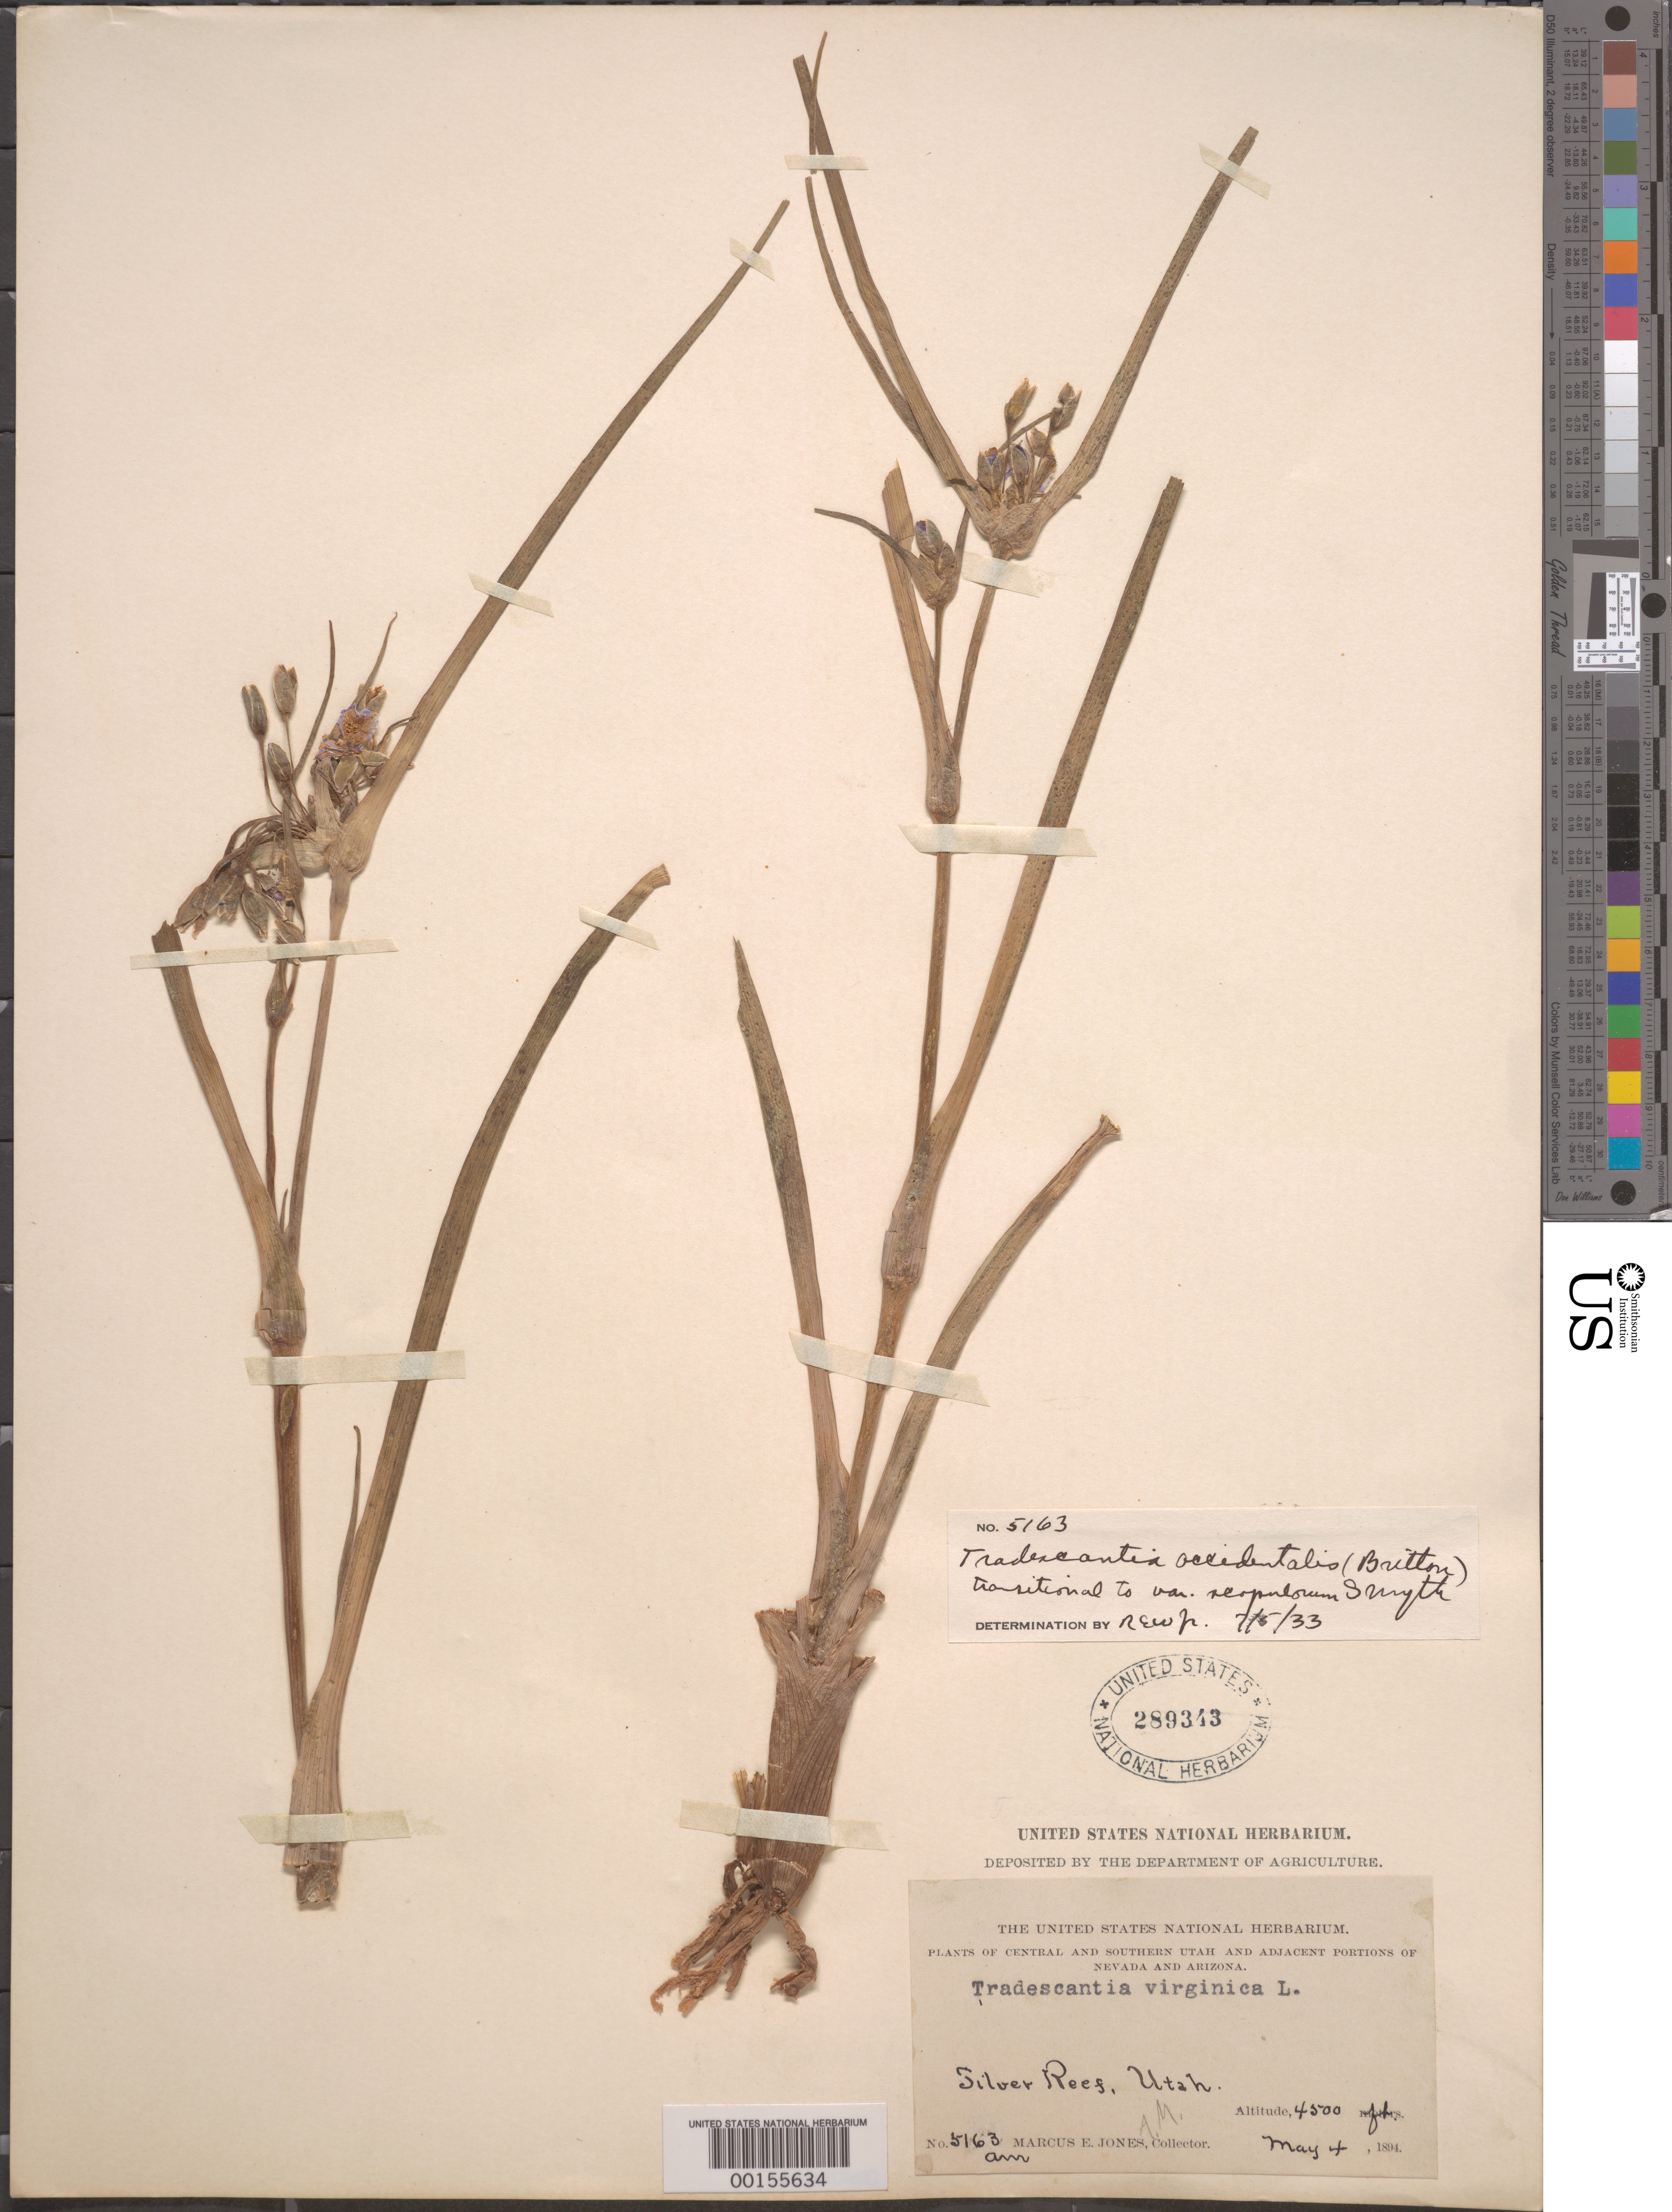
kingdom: Plantae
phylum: Tracheophyta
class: Liliopsida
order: Commelinales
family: Commelinaceae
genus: Tradescantia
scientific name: Tradescantia occidentalis var. scopulorum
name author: (Rose) E.S. Anderson & Woodson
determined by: Woodward, R. E.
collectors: M. E. Jones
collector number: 5163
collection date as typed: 04 May 1894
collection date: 1894-05-04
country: United States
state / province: Utah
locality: Silver Reef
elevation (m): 1373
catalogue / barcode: US 289343